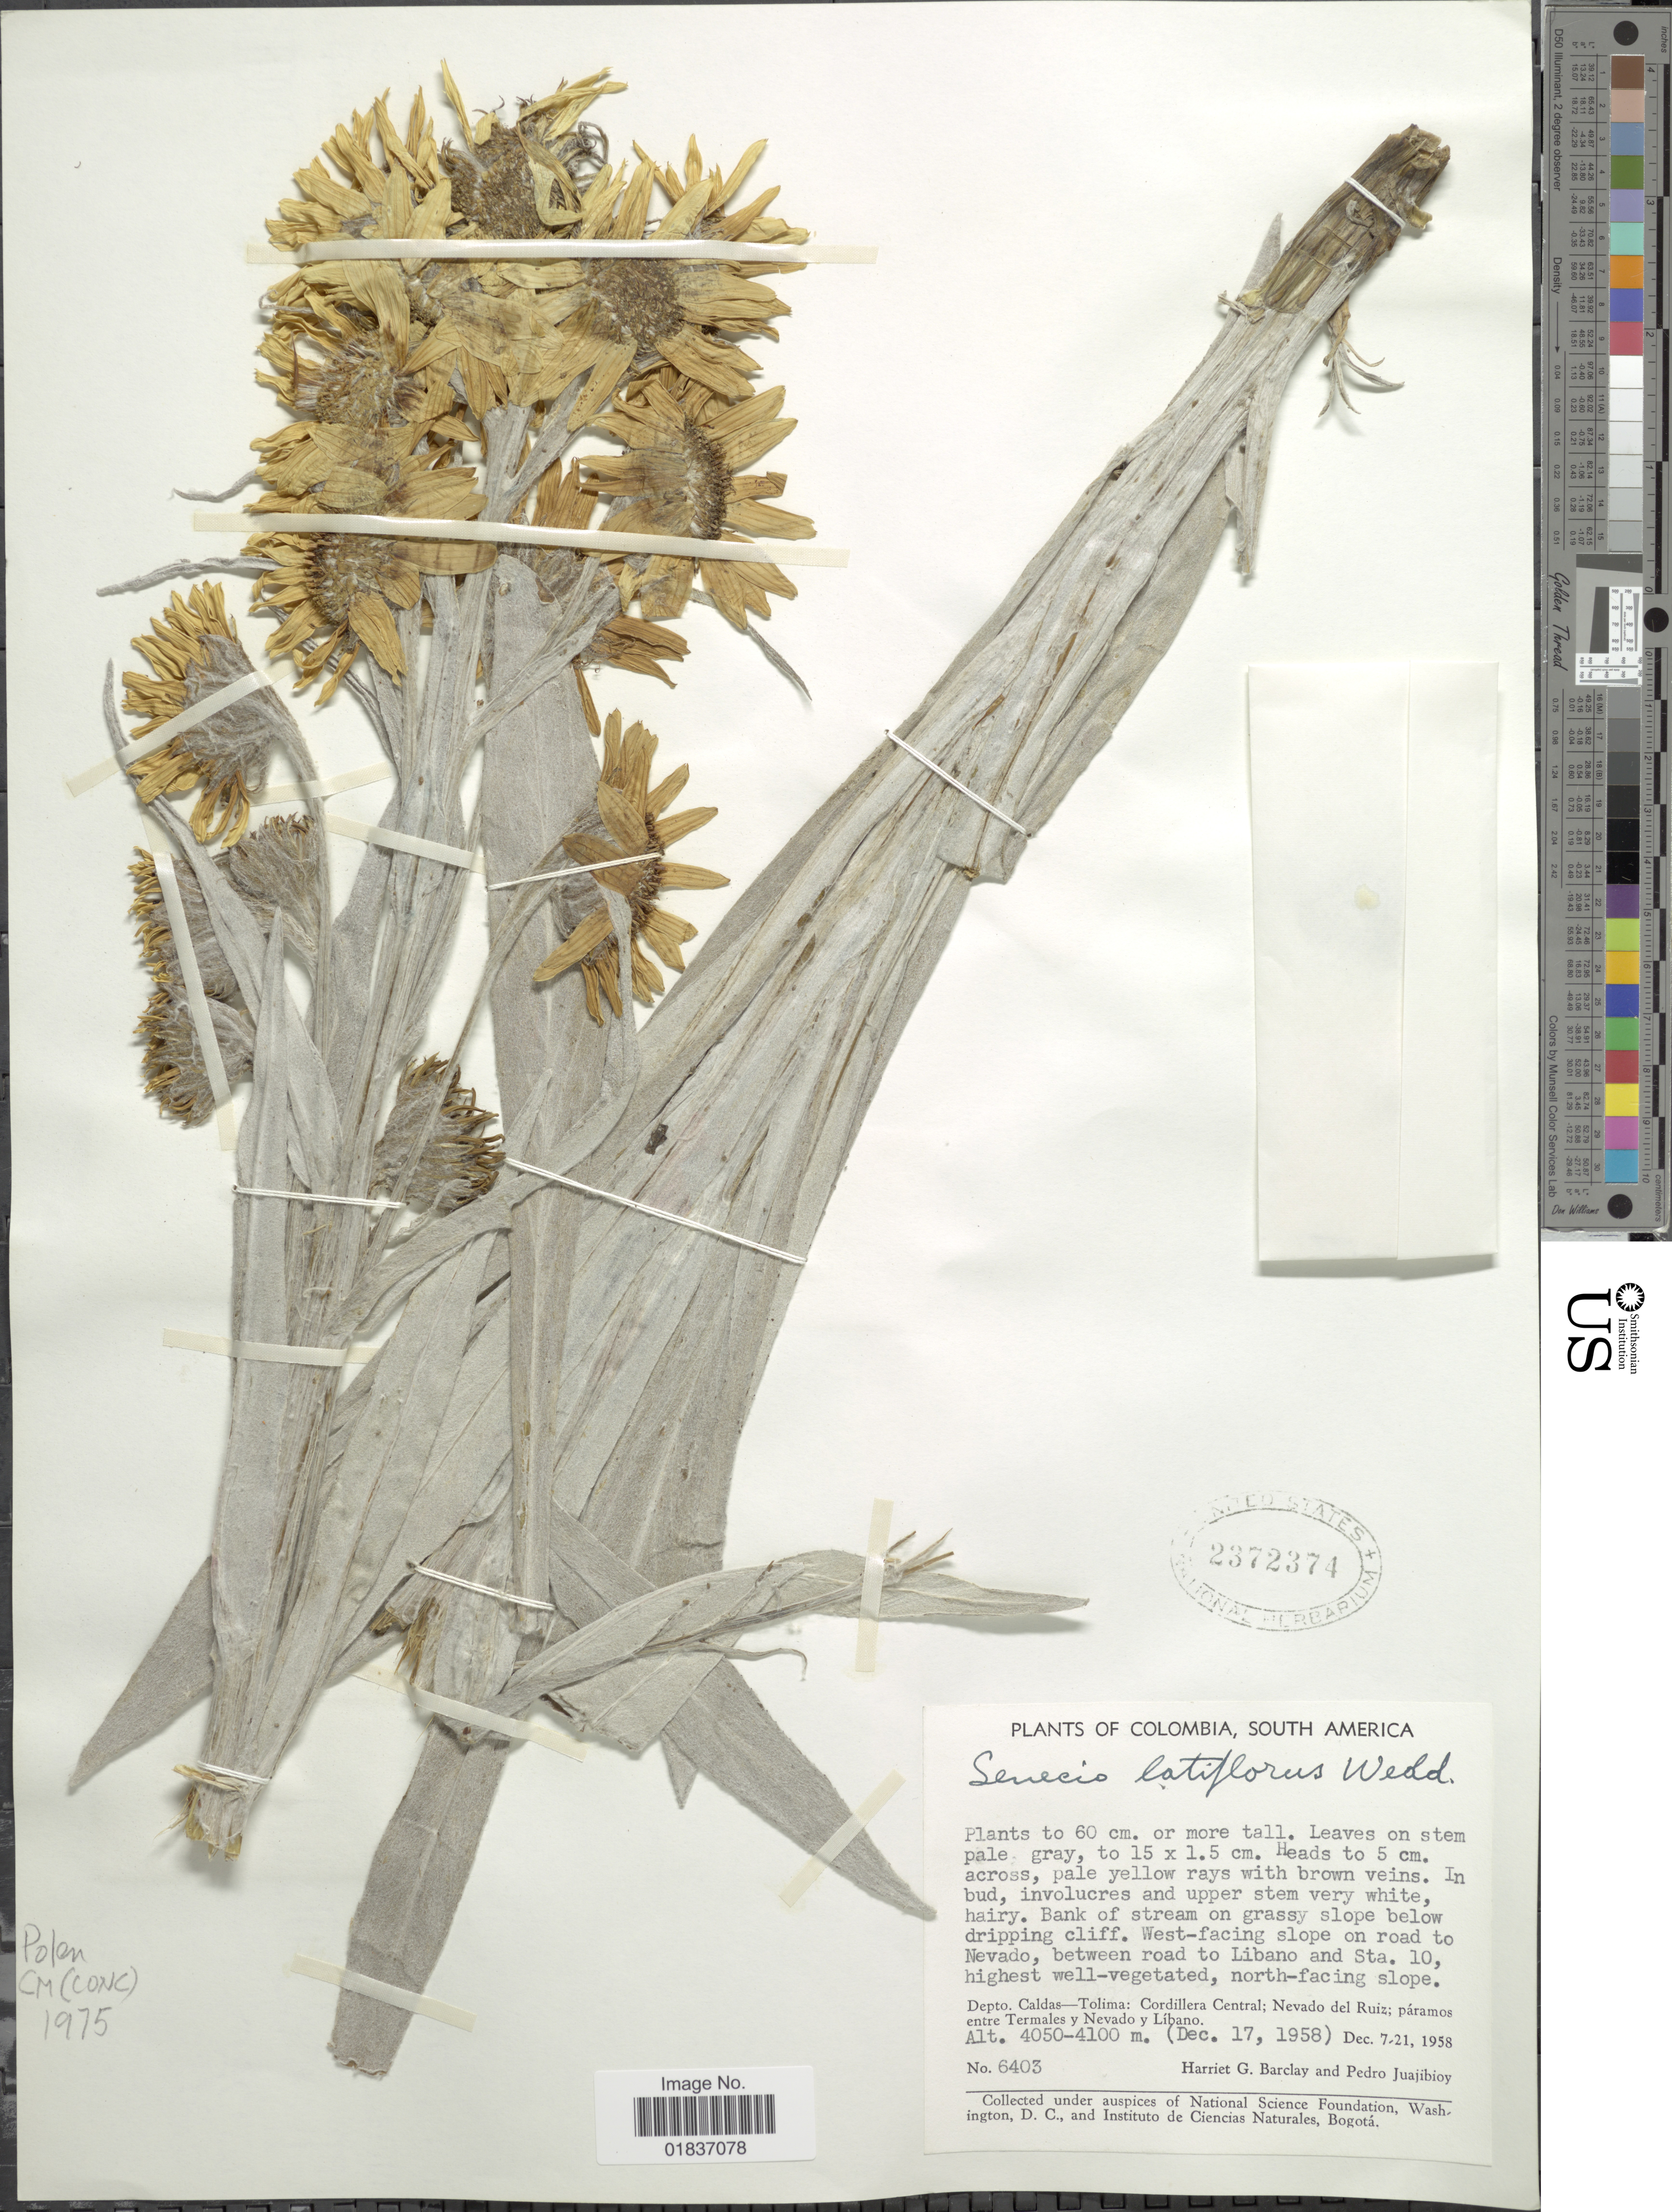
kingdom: Plantae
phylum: Tracheophyta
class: Magnoliopsida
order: Asterales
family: Asteraceae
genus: Senecio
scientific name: Senecio latiflorus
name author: Wedd.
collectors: H. G. Barclay & P. Juajibioy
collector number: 6403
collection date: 1958-12-17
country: Colombia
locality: Depto. Caldas-Tolima: Cordillera Central; Nevado del Ruiz; paramos entre Termales y Nevado y Libano. West-0facing slope on road to Nevado, between road to Libano and Sta, 10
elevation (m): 4050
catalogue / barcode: US 2372374